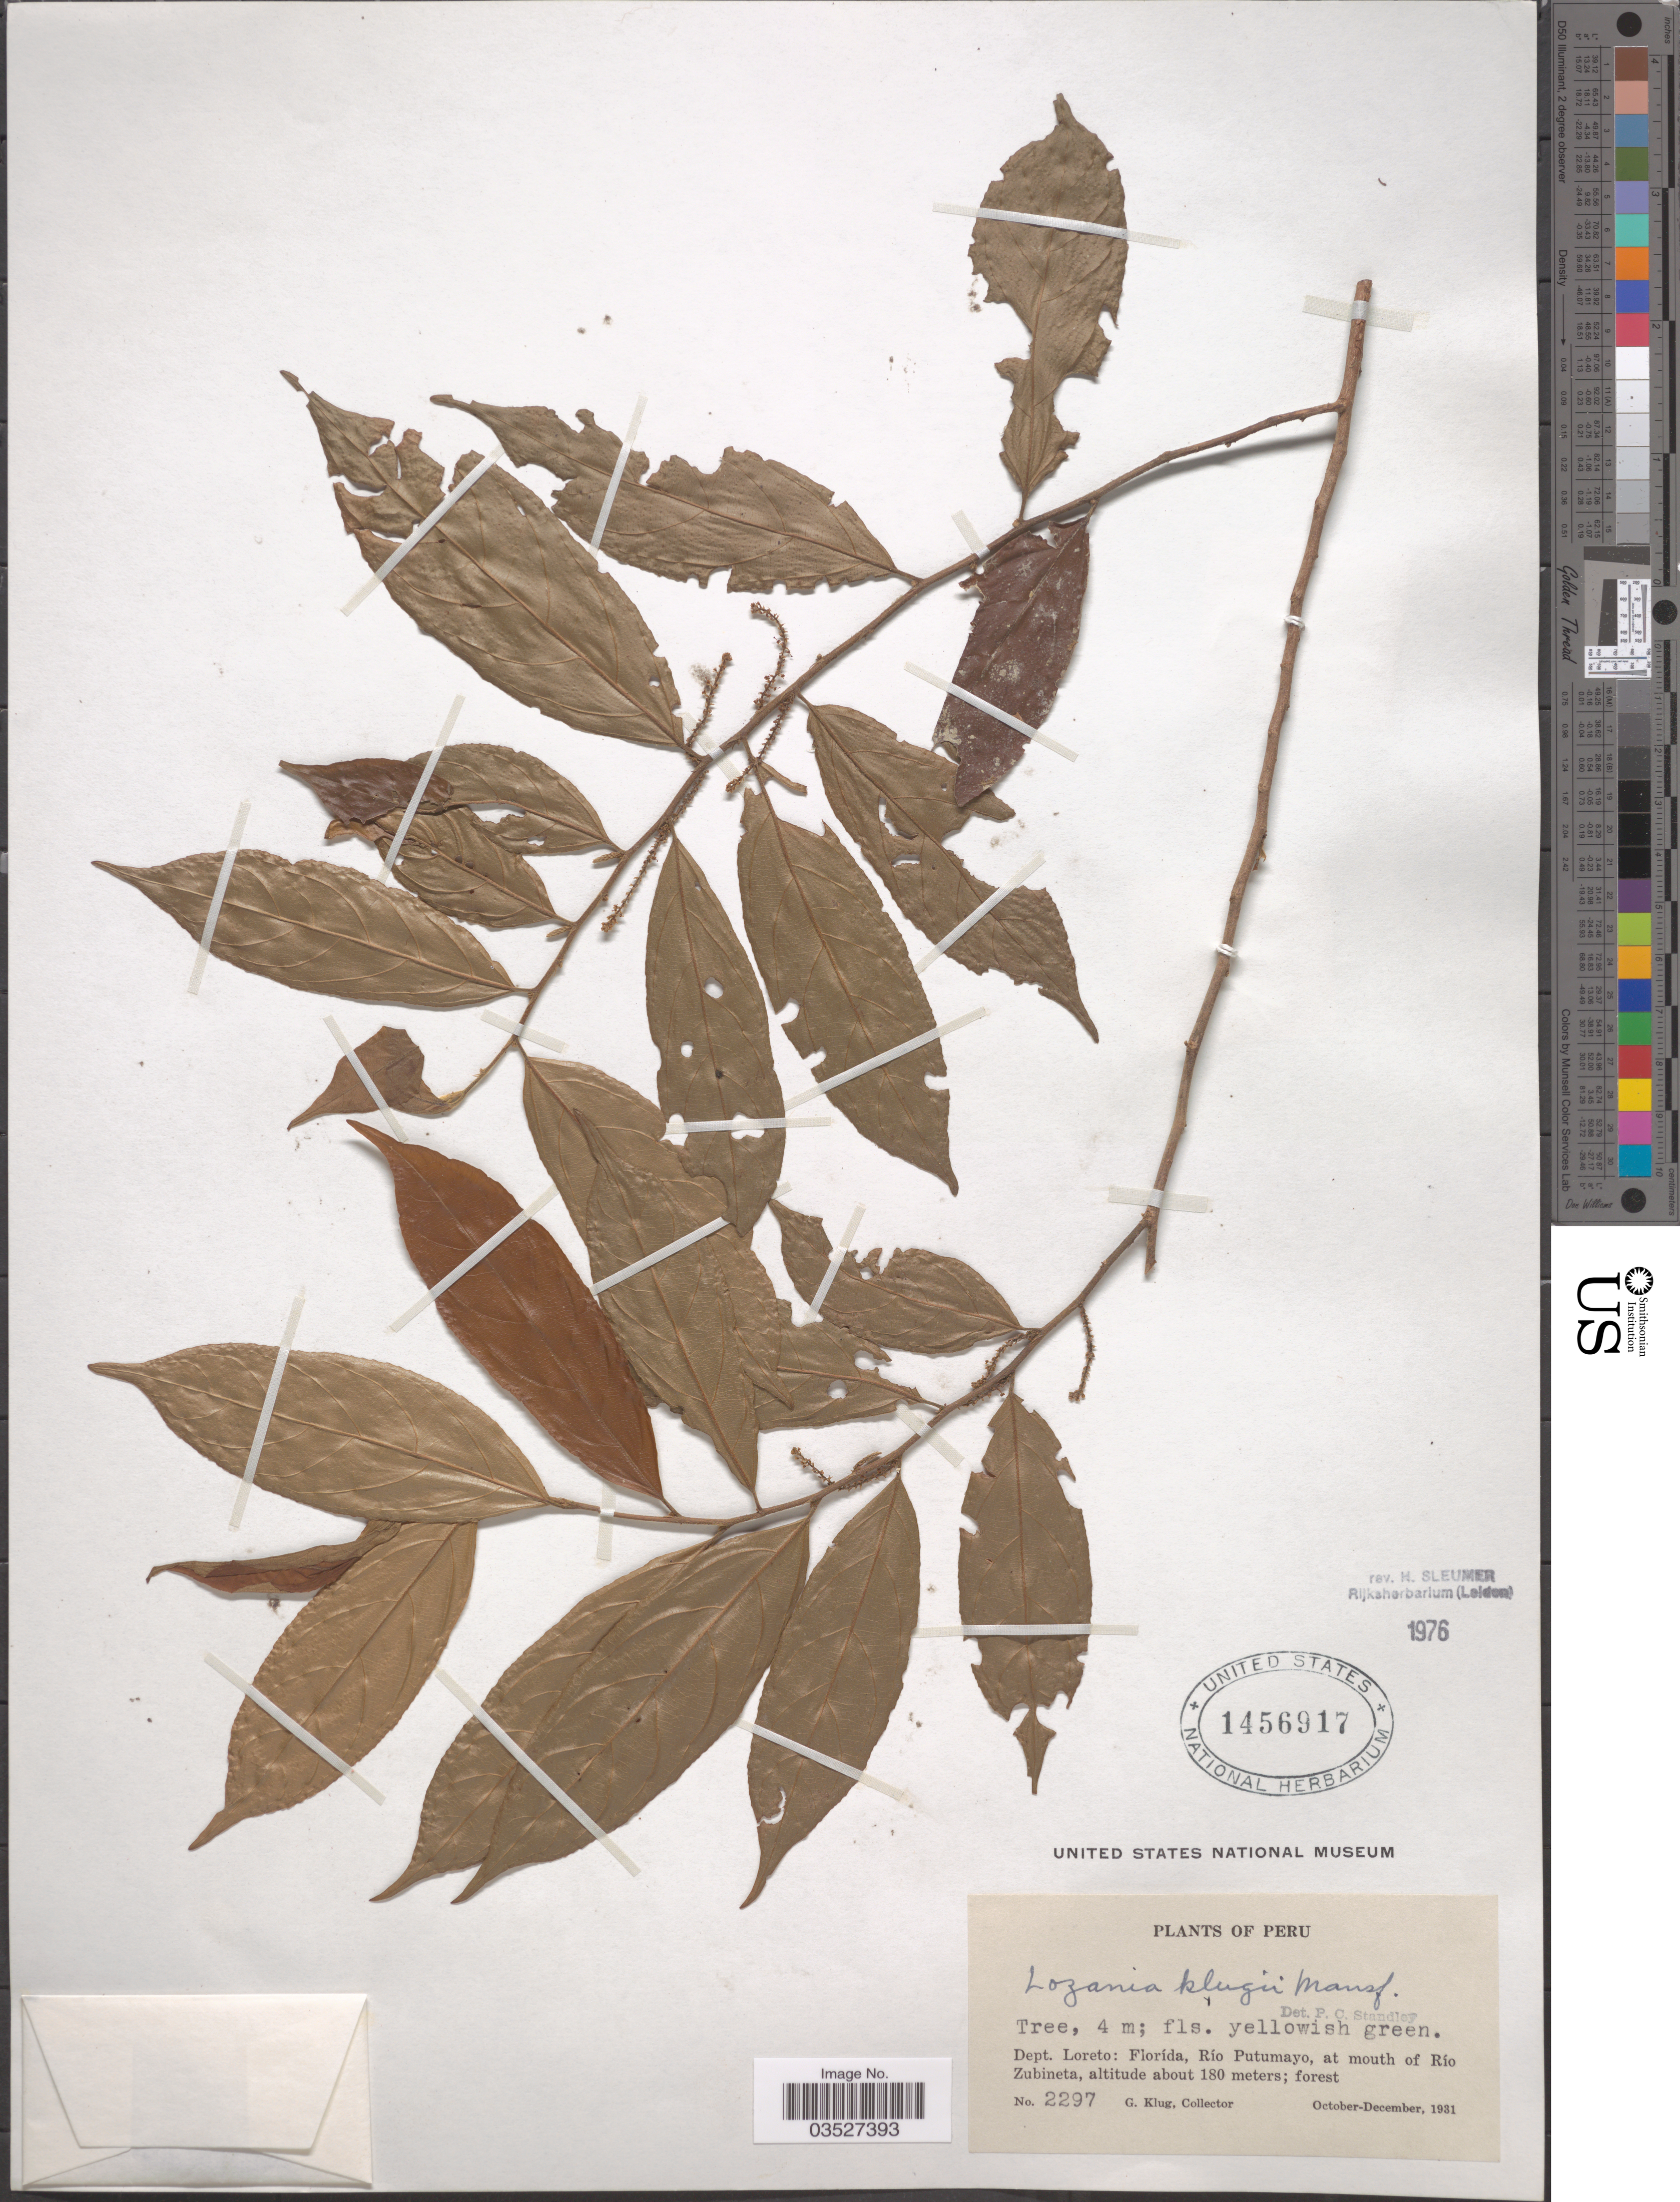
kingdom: Plantae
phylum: Tracheophyta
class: Magnoliopsida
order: Malpighiales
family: Lacistemataceae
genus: Lozania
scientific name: Lozania klugii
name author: (Mansf.) Mansf.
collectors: G. Klug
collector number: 2297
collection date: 1931-10/1931-12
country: Peru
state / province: Loreto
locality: Dept. Loreto: Florída, Río Putumayo, at mouth of Río Zubineta.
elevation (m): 180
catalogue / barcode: US 1456917